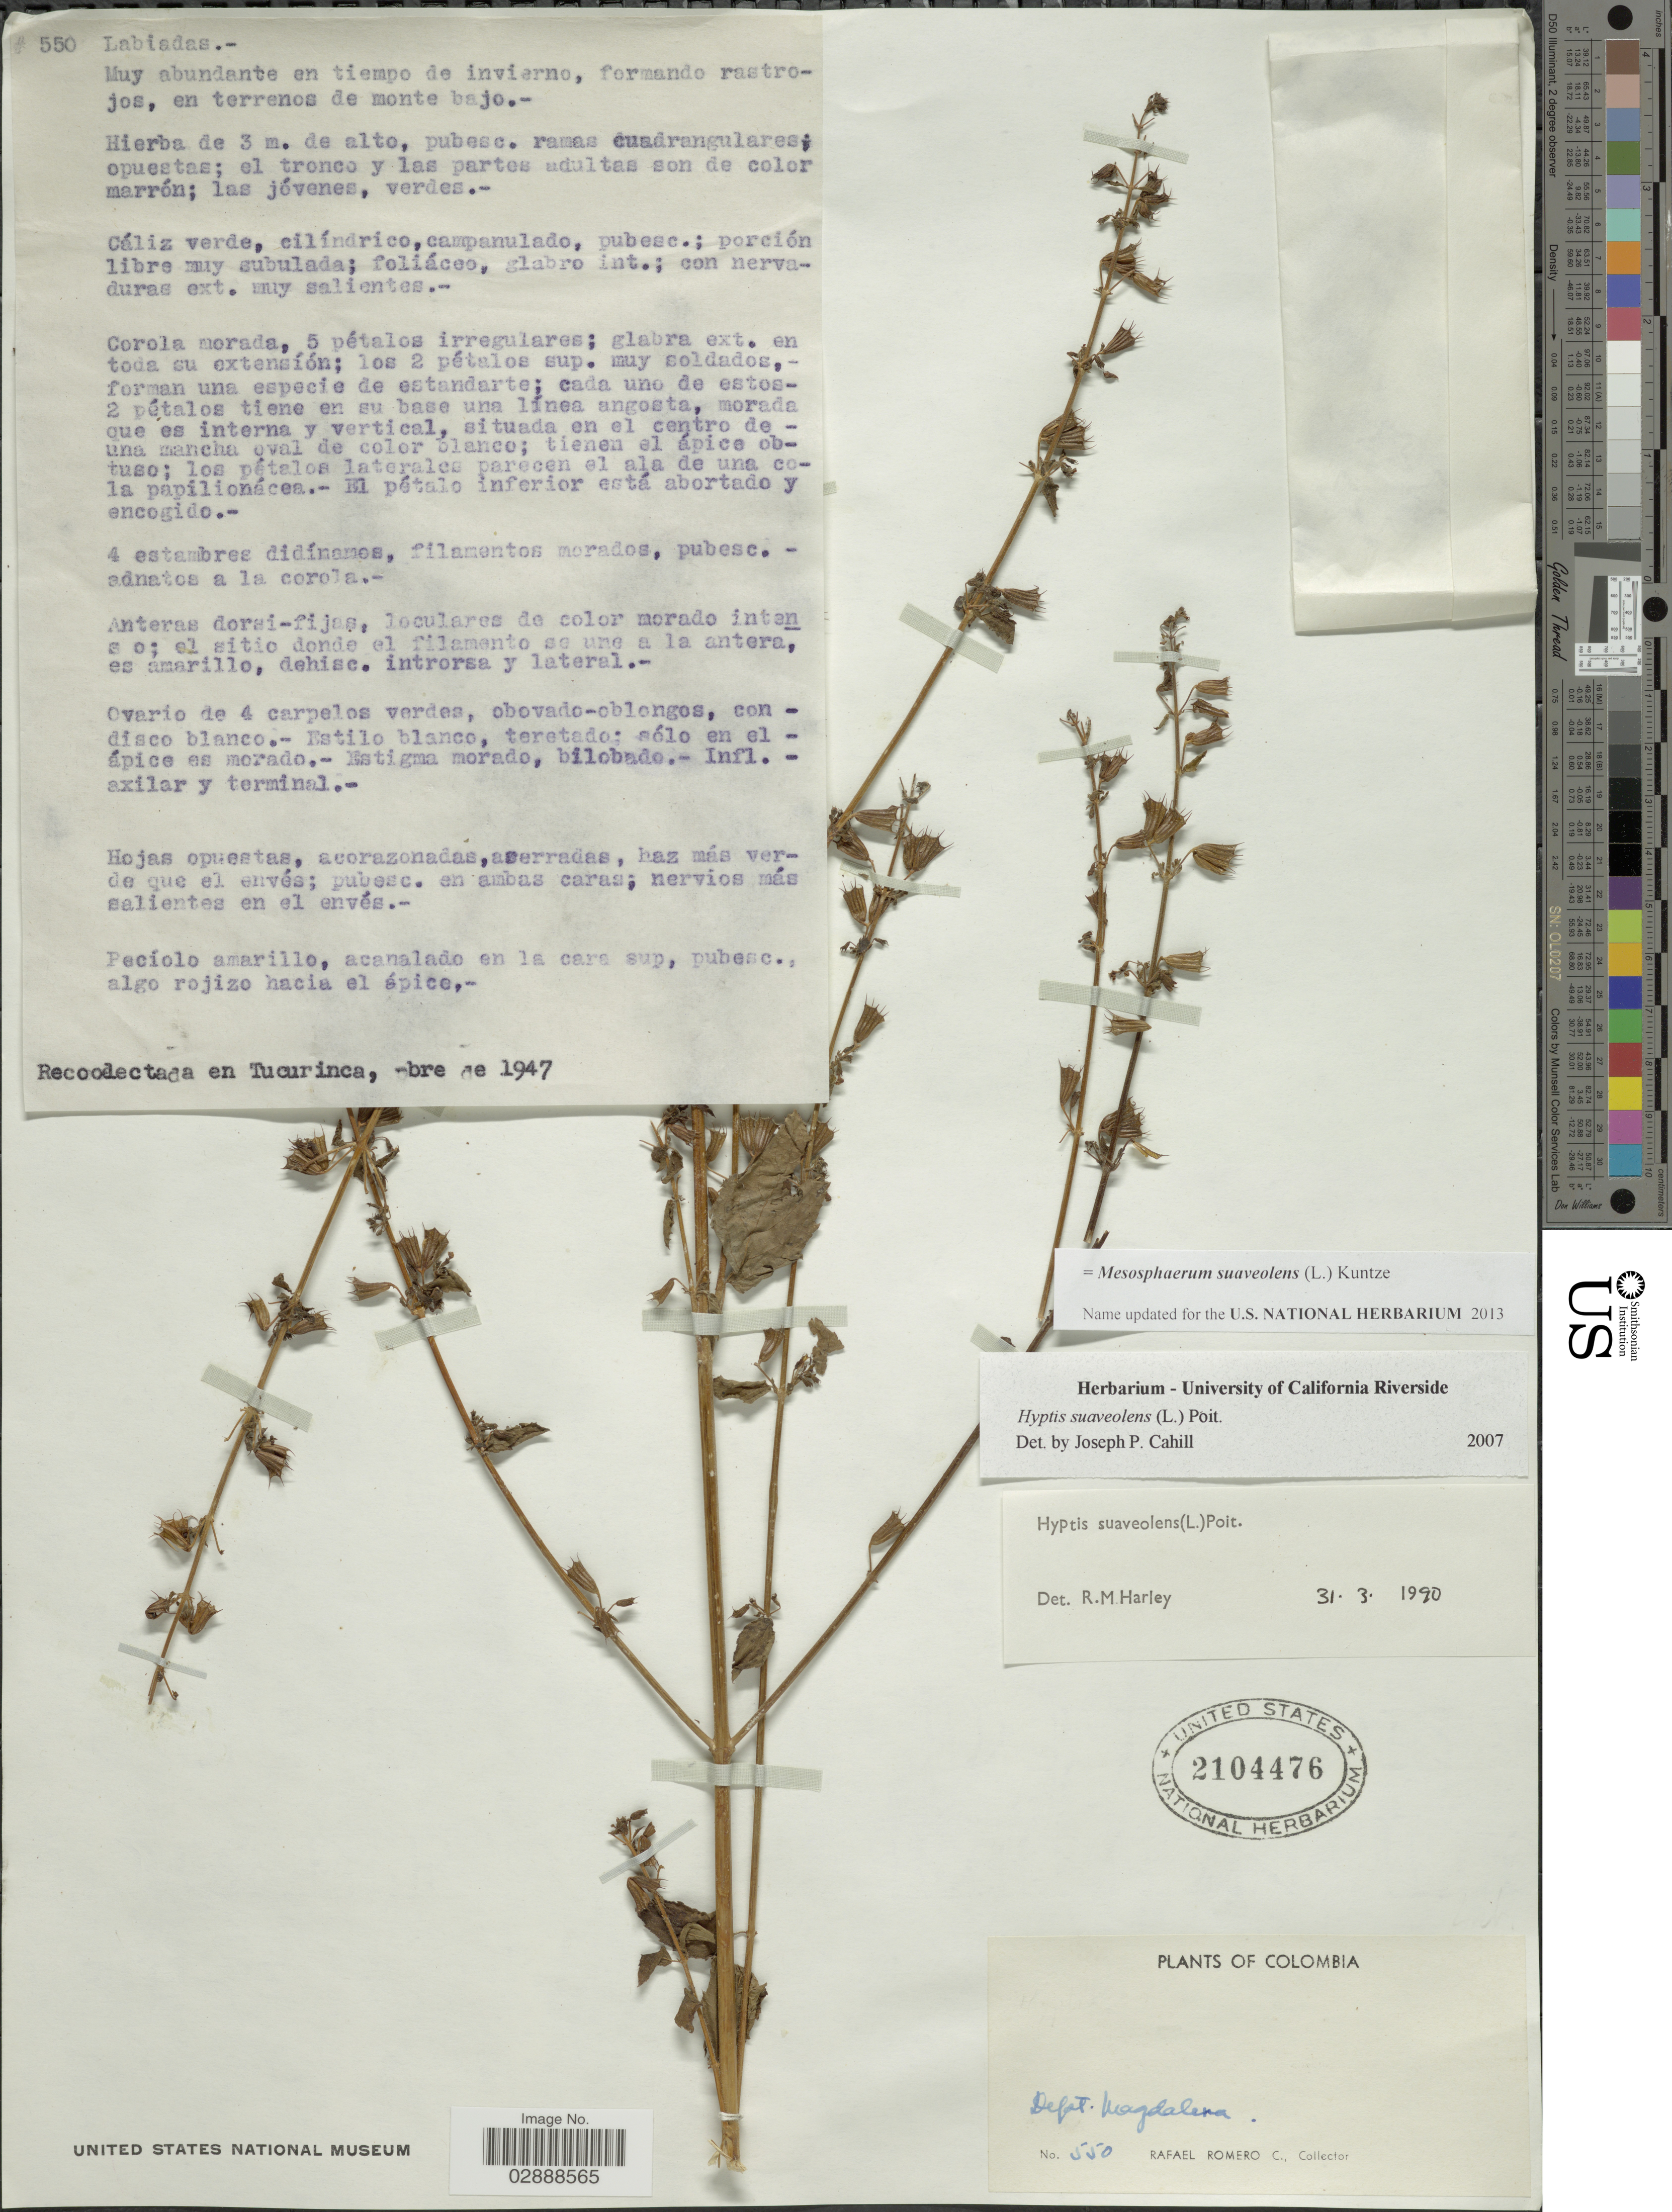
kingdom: Plantae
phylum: Tracheophyta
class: Magnoliopsida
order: Lamiales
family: Lamiaceae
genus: Mesosphaerum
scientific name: Mesosphaerum suaveolens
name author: (L.) Kuntze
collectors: R. Romero Castañeda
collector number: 550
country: Colombia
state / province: Magdalena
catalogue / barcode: US 2104476